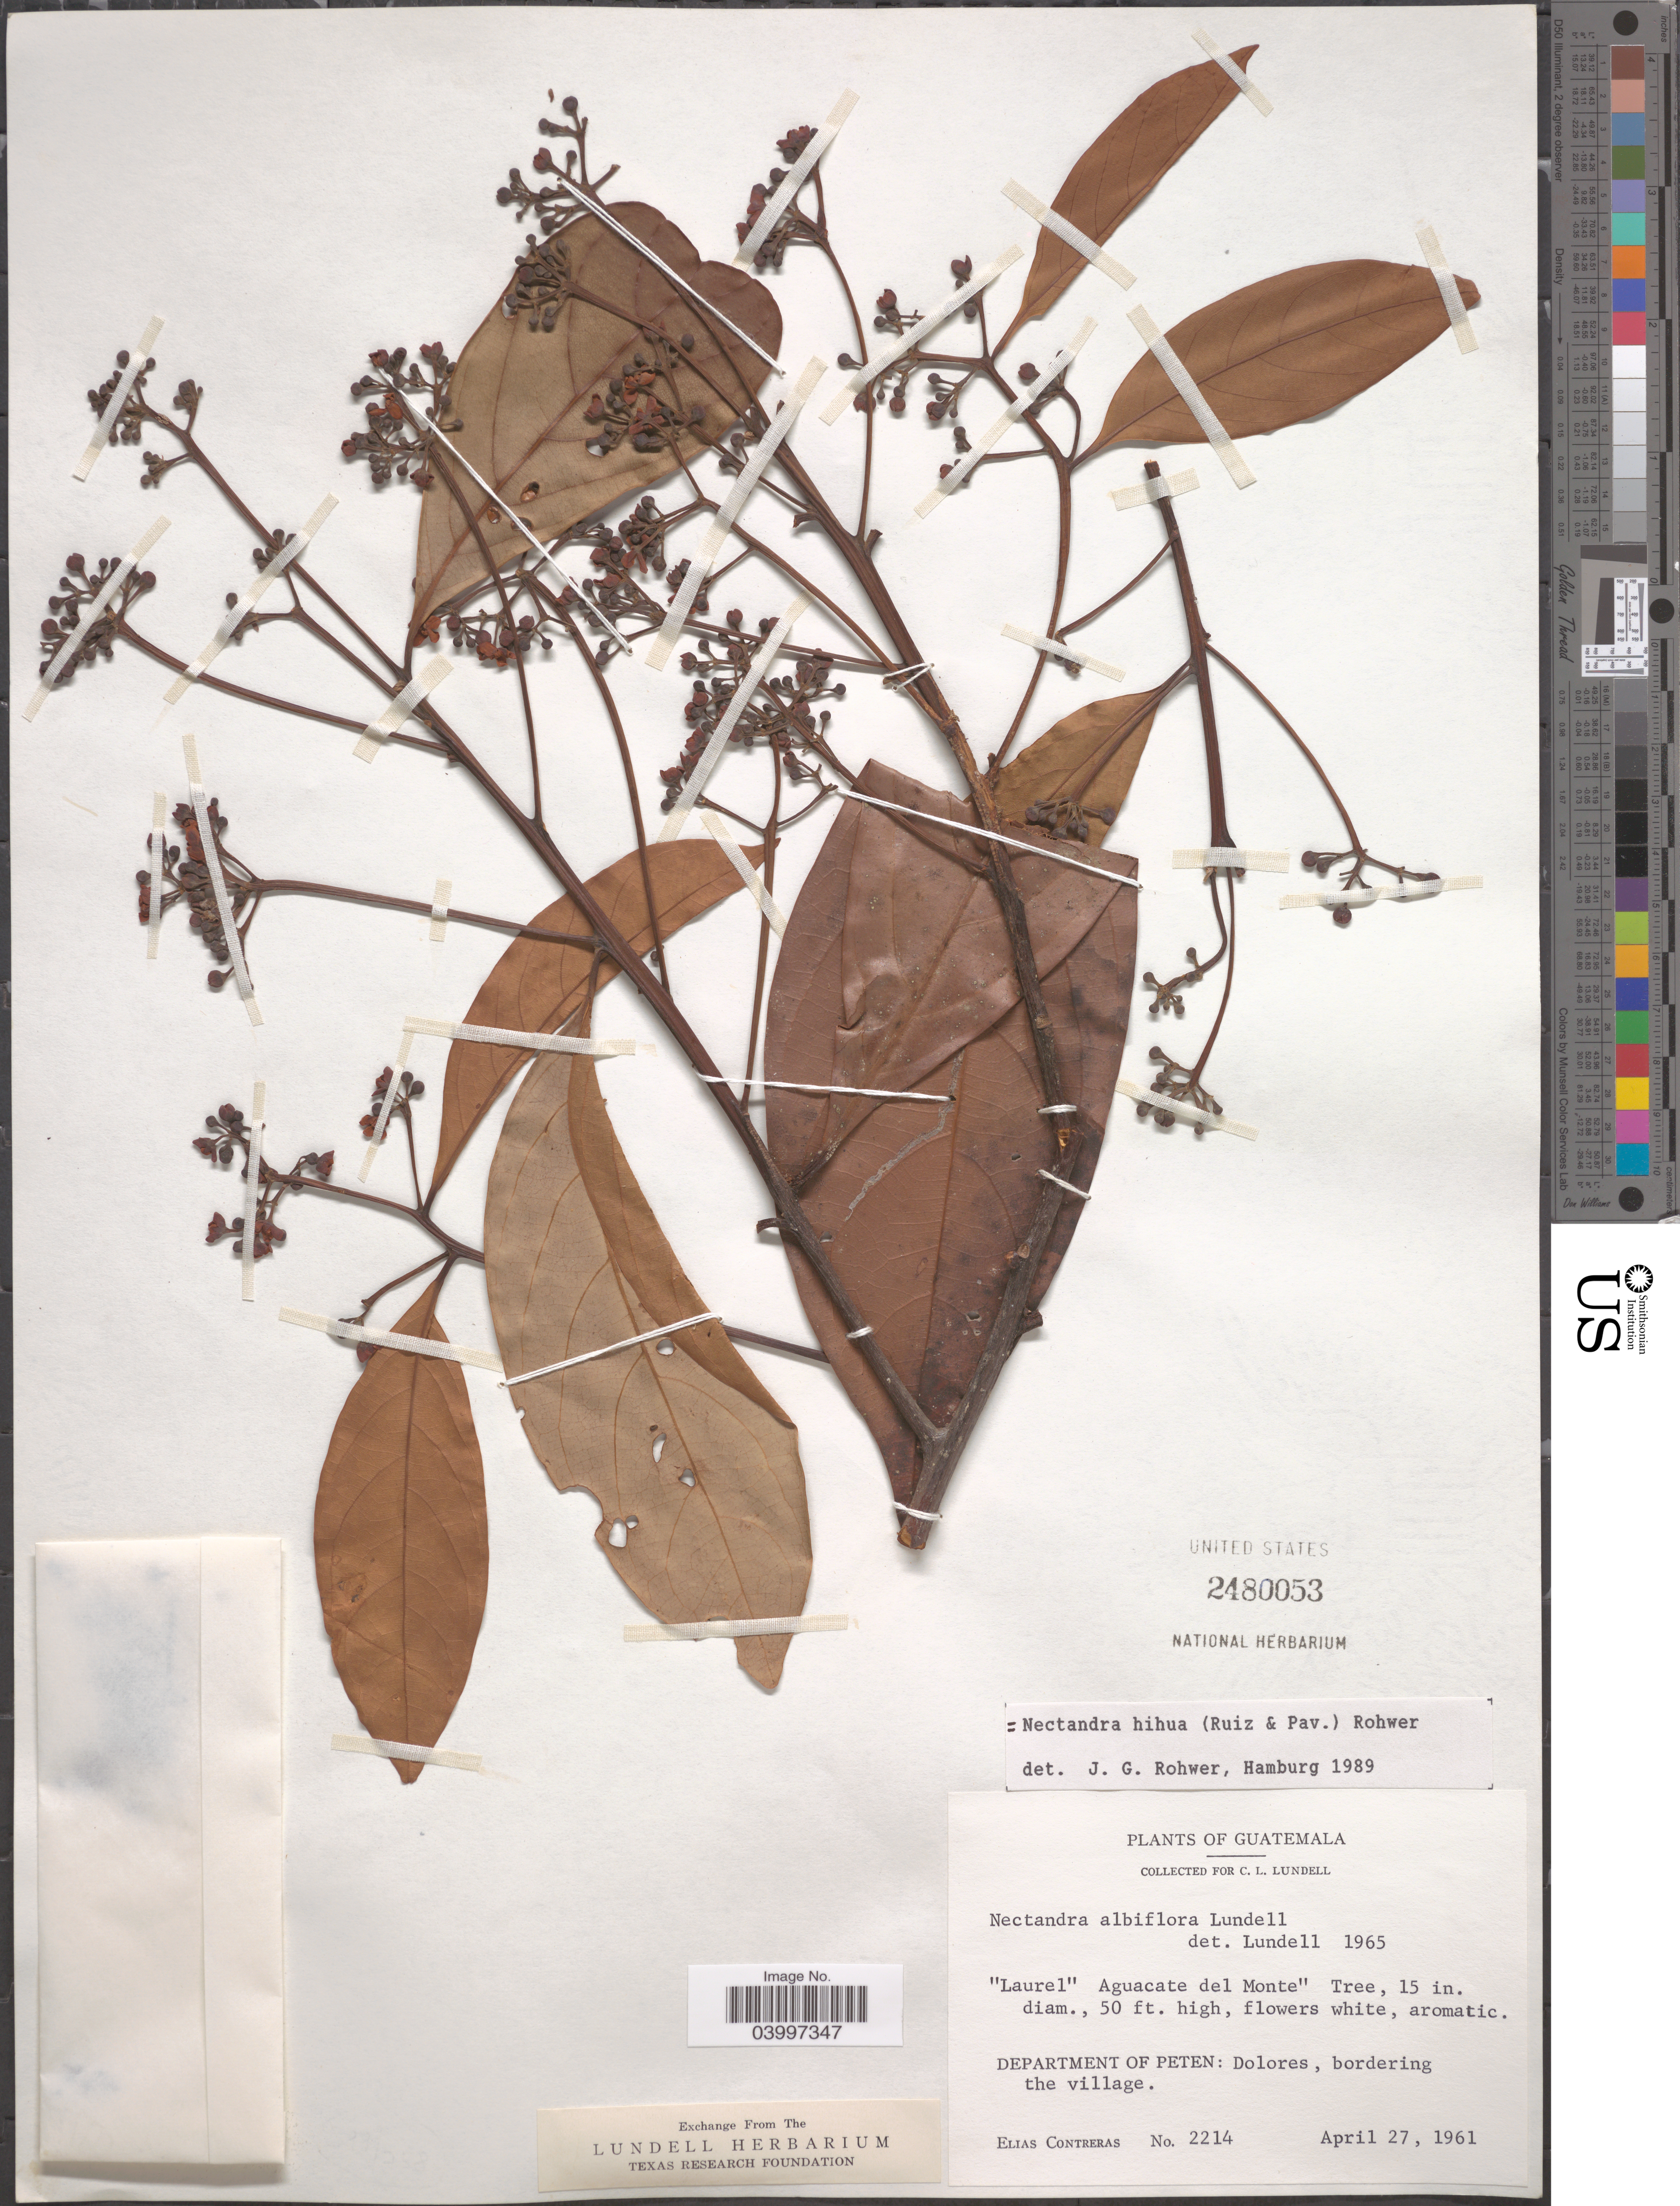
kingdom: Plantae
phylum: Tracheophyta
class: Magnoliopsida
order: Laurales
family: Lauraceae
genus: Nectandra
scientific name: Nectandra hihua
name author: (Ruiz & Pav.) Rohwer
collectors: E. Contreras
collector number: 2214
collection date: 1961-04-27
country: Guatemala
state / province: El Peten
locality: Department of Peten: Dolores, bordering the village.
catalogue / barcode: US 2480053